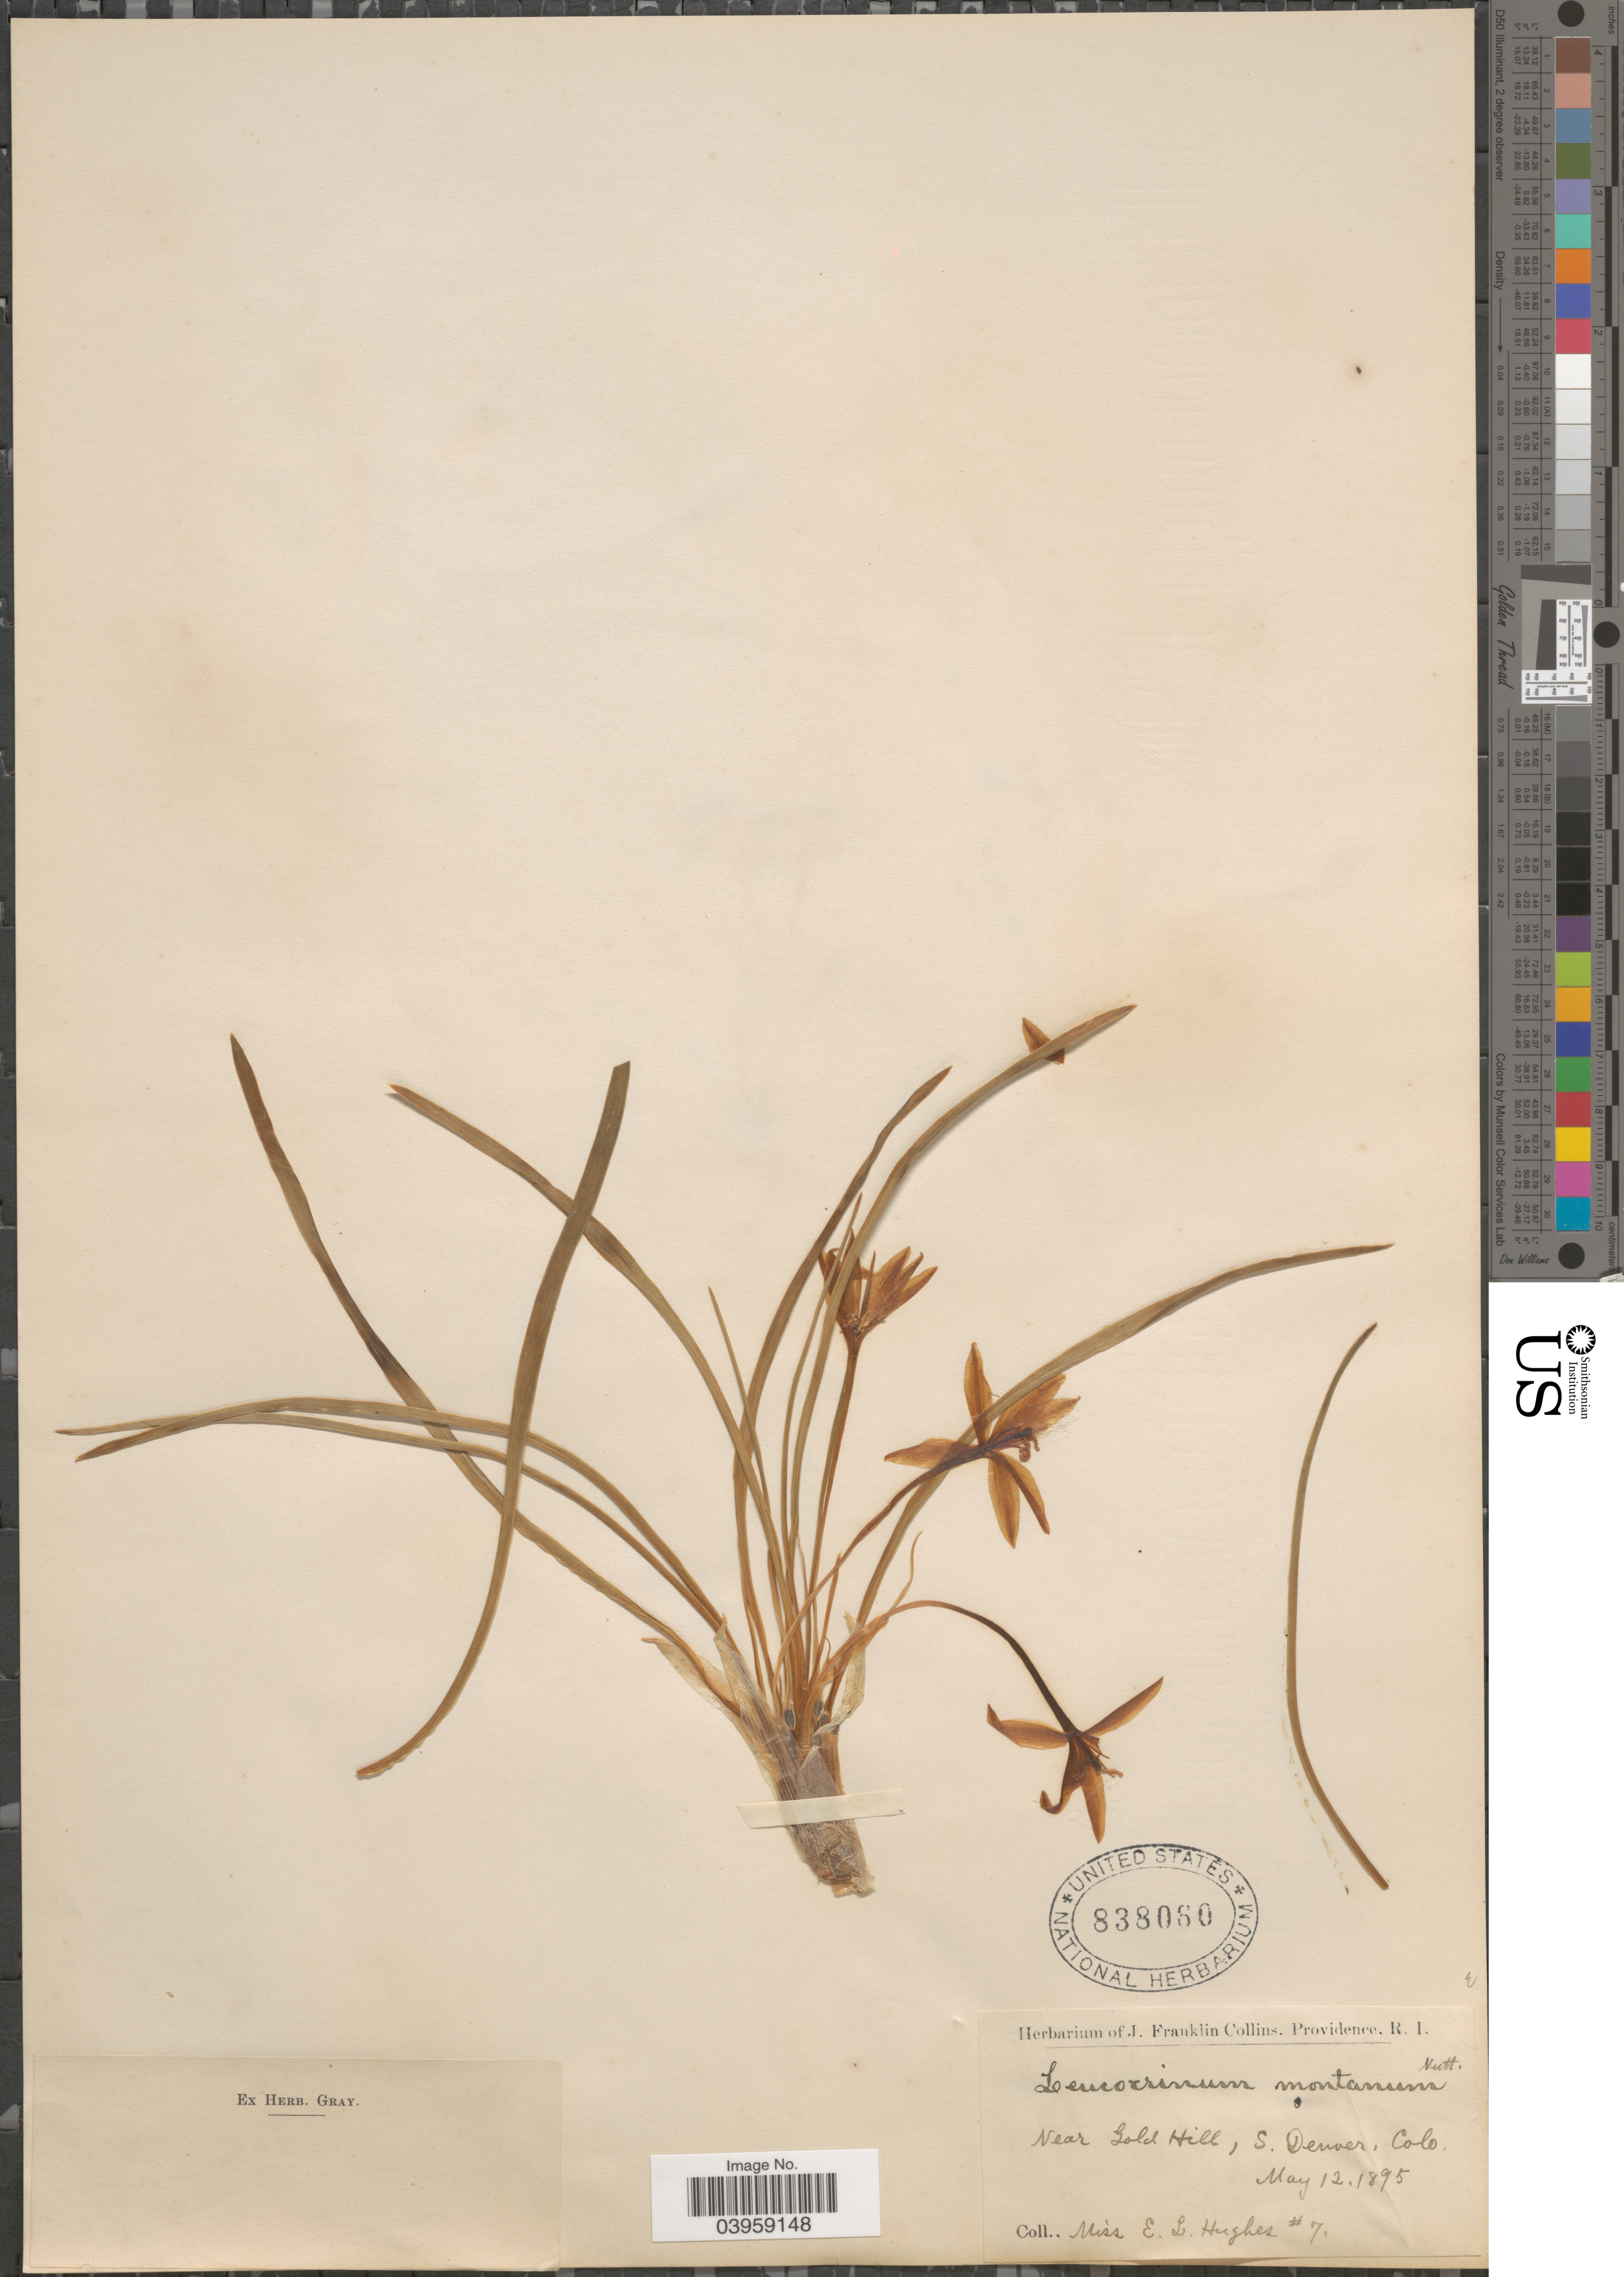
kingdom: Plantae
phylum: Tracheophyta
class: Liliopsida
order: Asparagales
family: Asparagaceae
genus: Leucocrinum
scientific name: Leucocrinum montanum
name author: Nutt.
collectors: E. Hughes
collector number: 7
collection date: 1895-05-12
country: United States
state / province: Colorado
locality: Near Gold Hill, S. Denver.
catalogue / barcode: US 838060